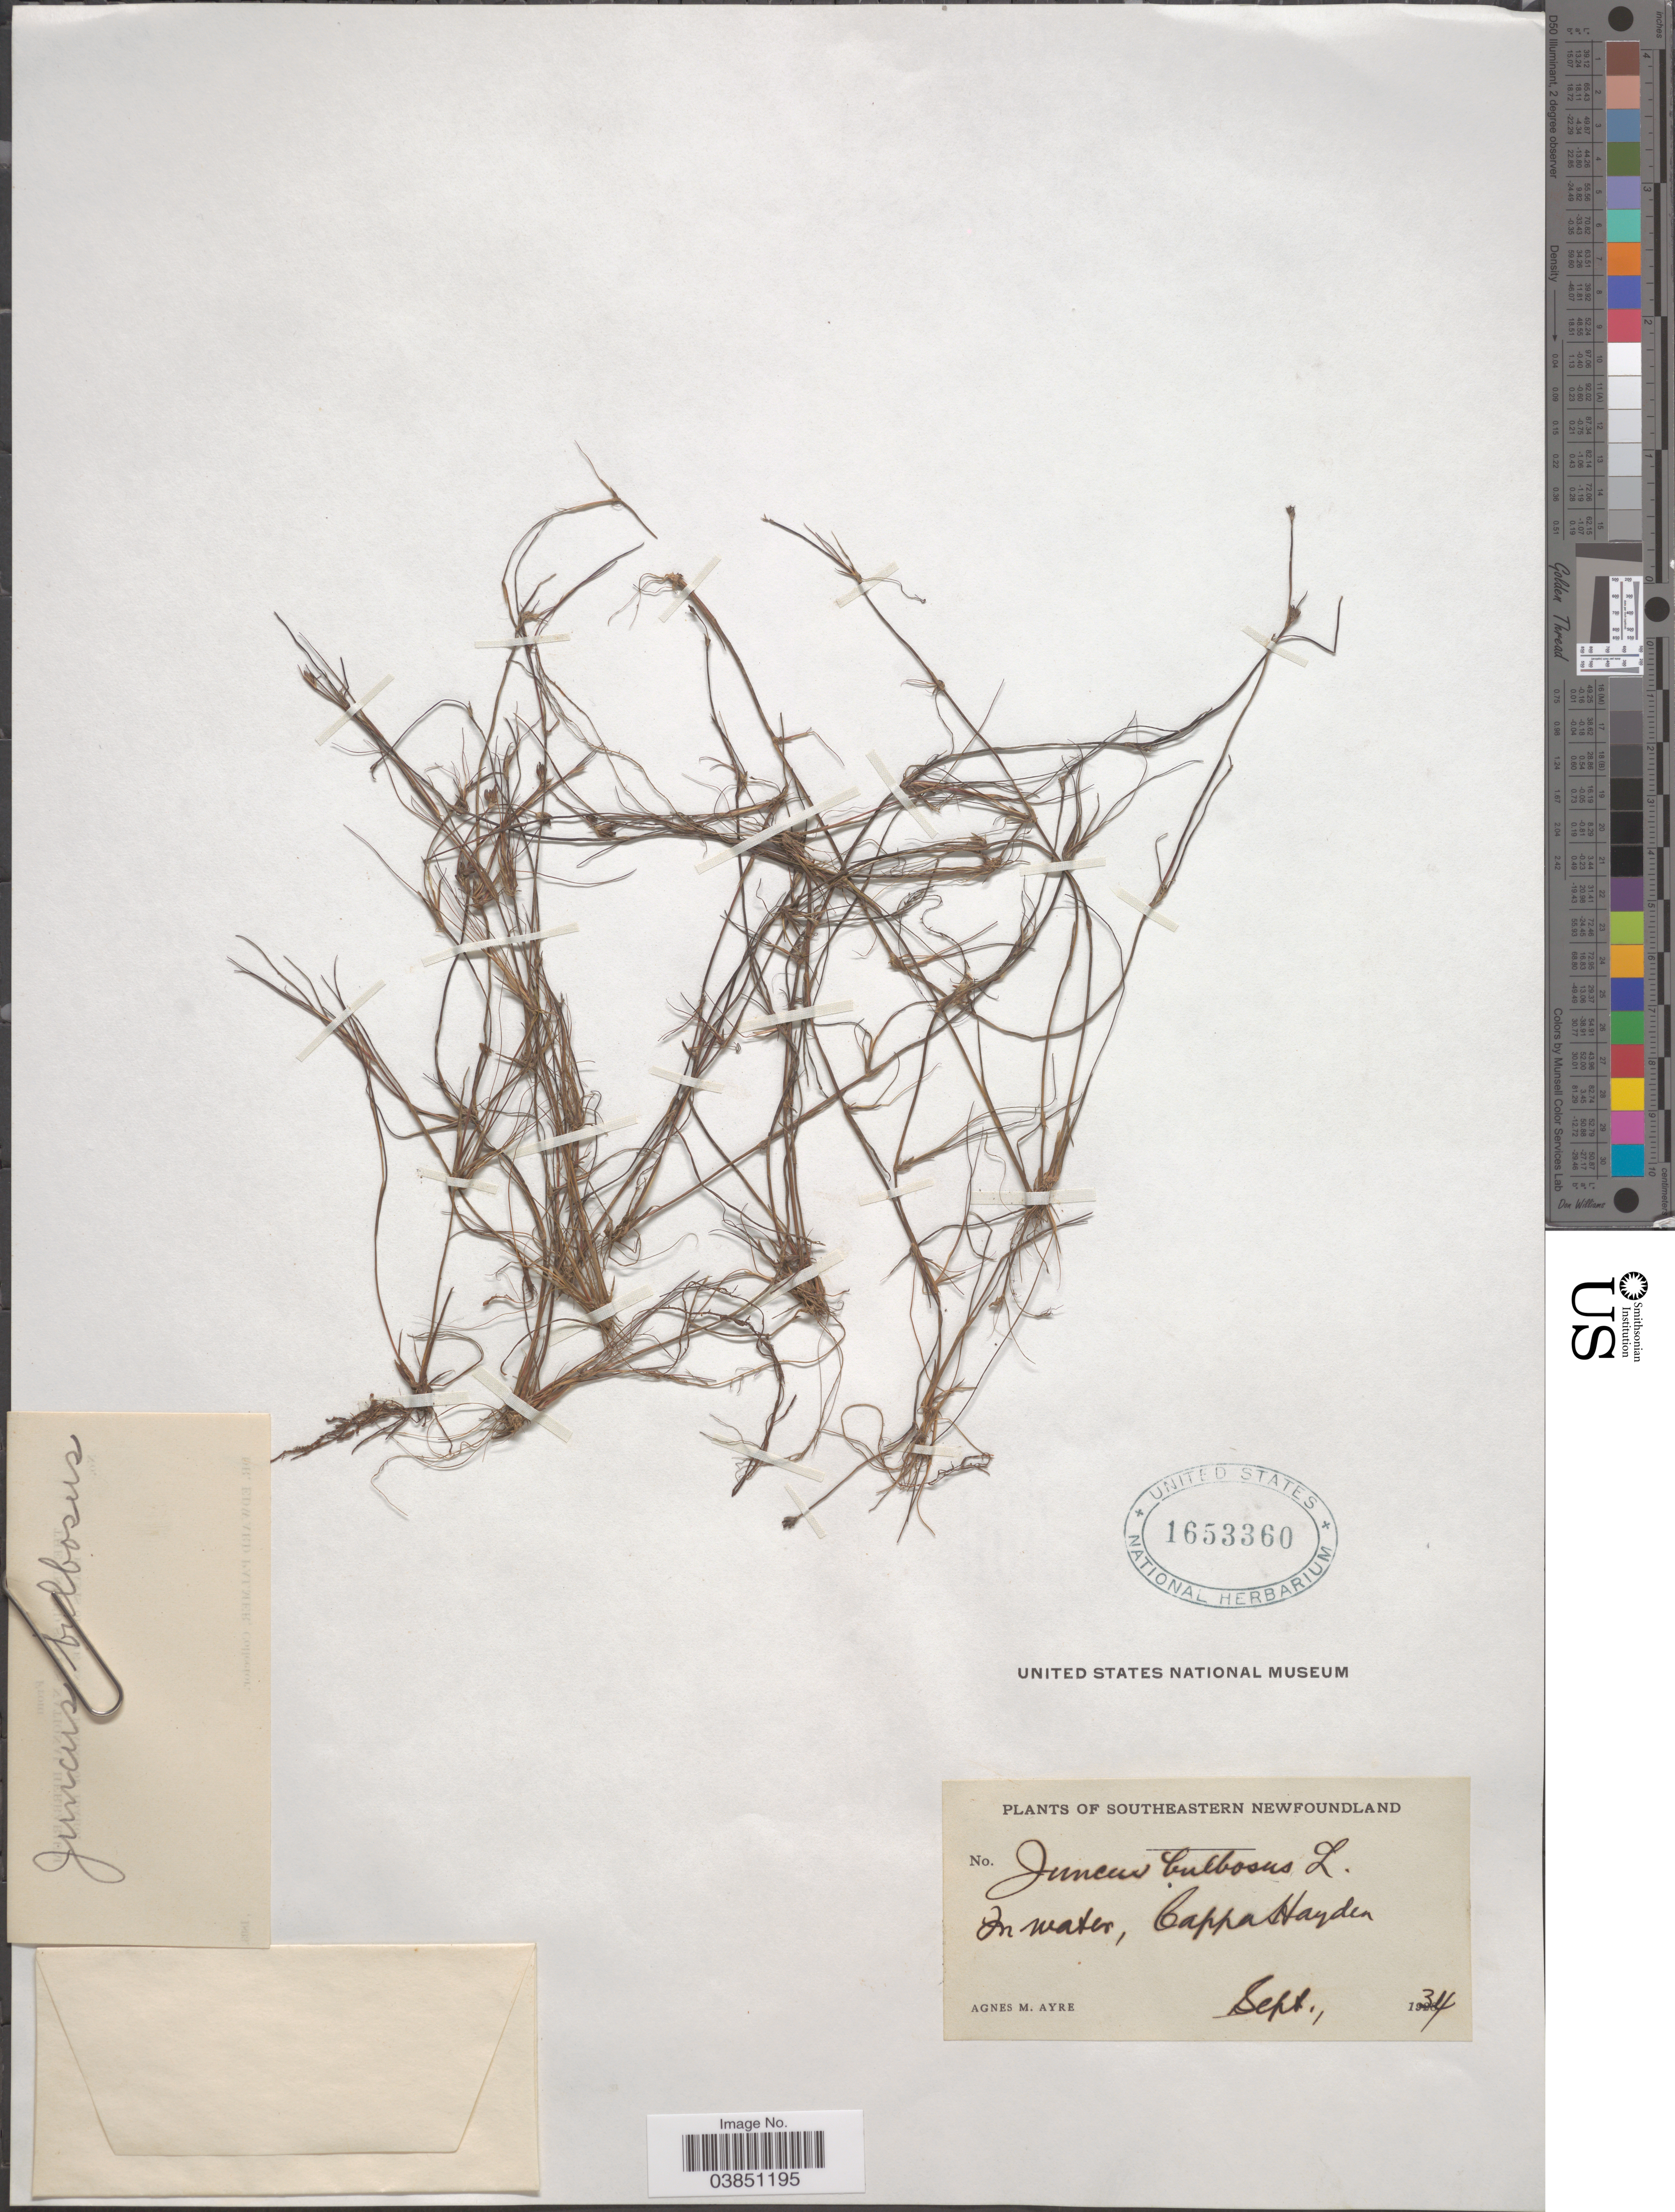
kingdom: Plantae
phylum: Tracheophyta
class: Liliopsida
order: Poales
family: Juncaceae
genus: Juncus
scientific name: Juncus bulbosus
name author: L.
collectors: A. Ayre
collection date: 1934-09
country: Canada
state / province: Newfoundland and Labrador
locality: Southeastern Newfoundland. Cappa Hayden.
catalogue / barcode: US 1653360